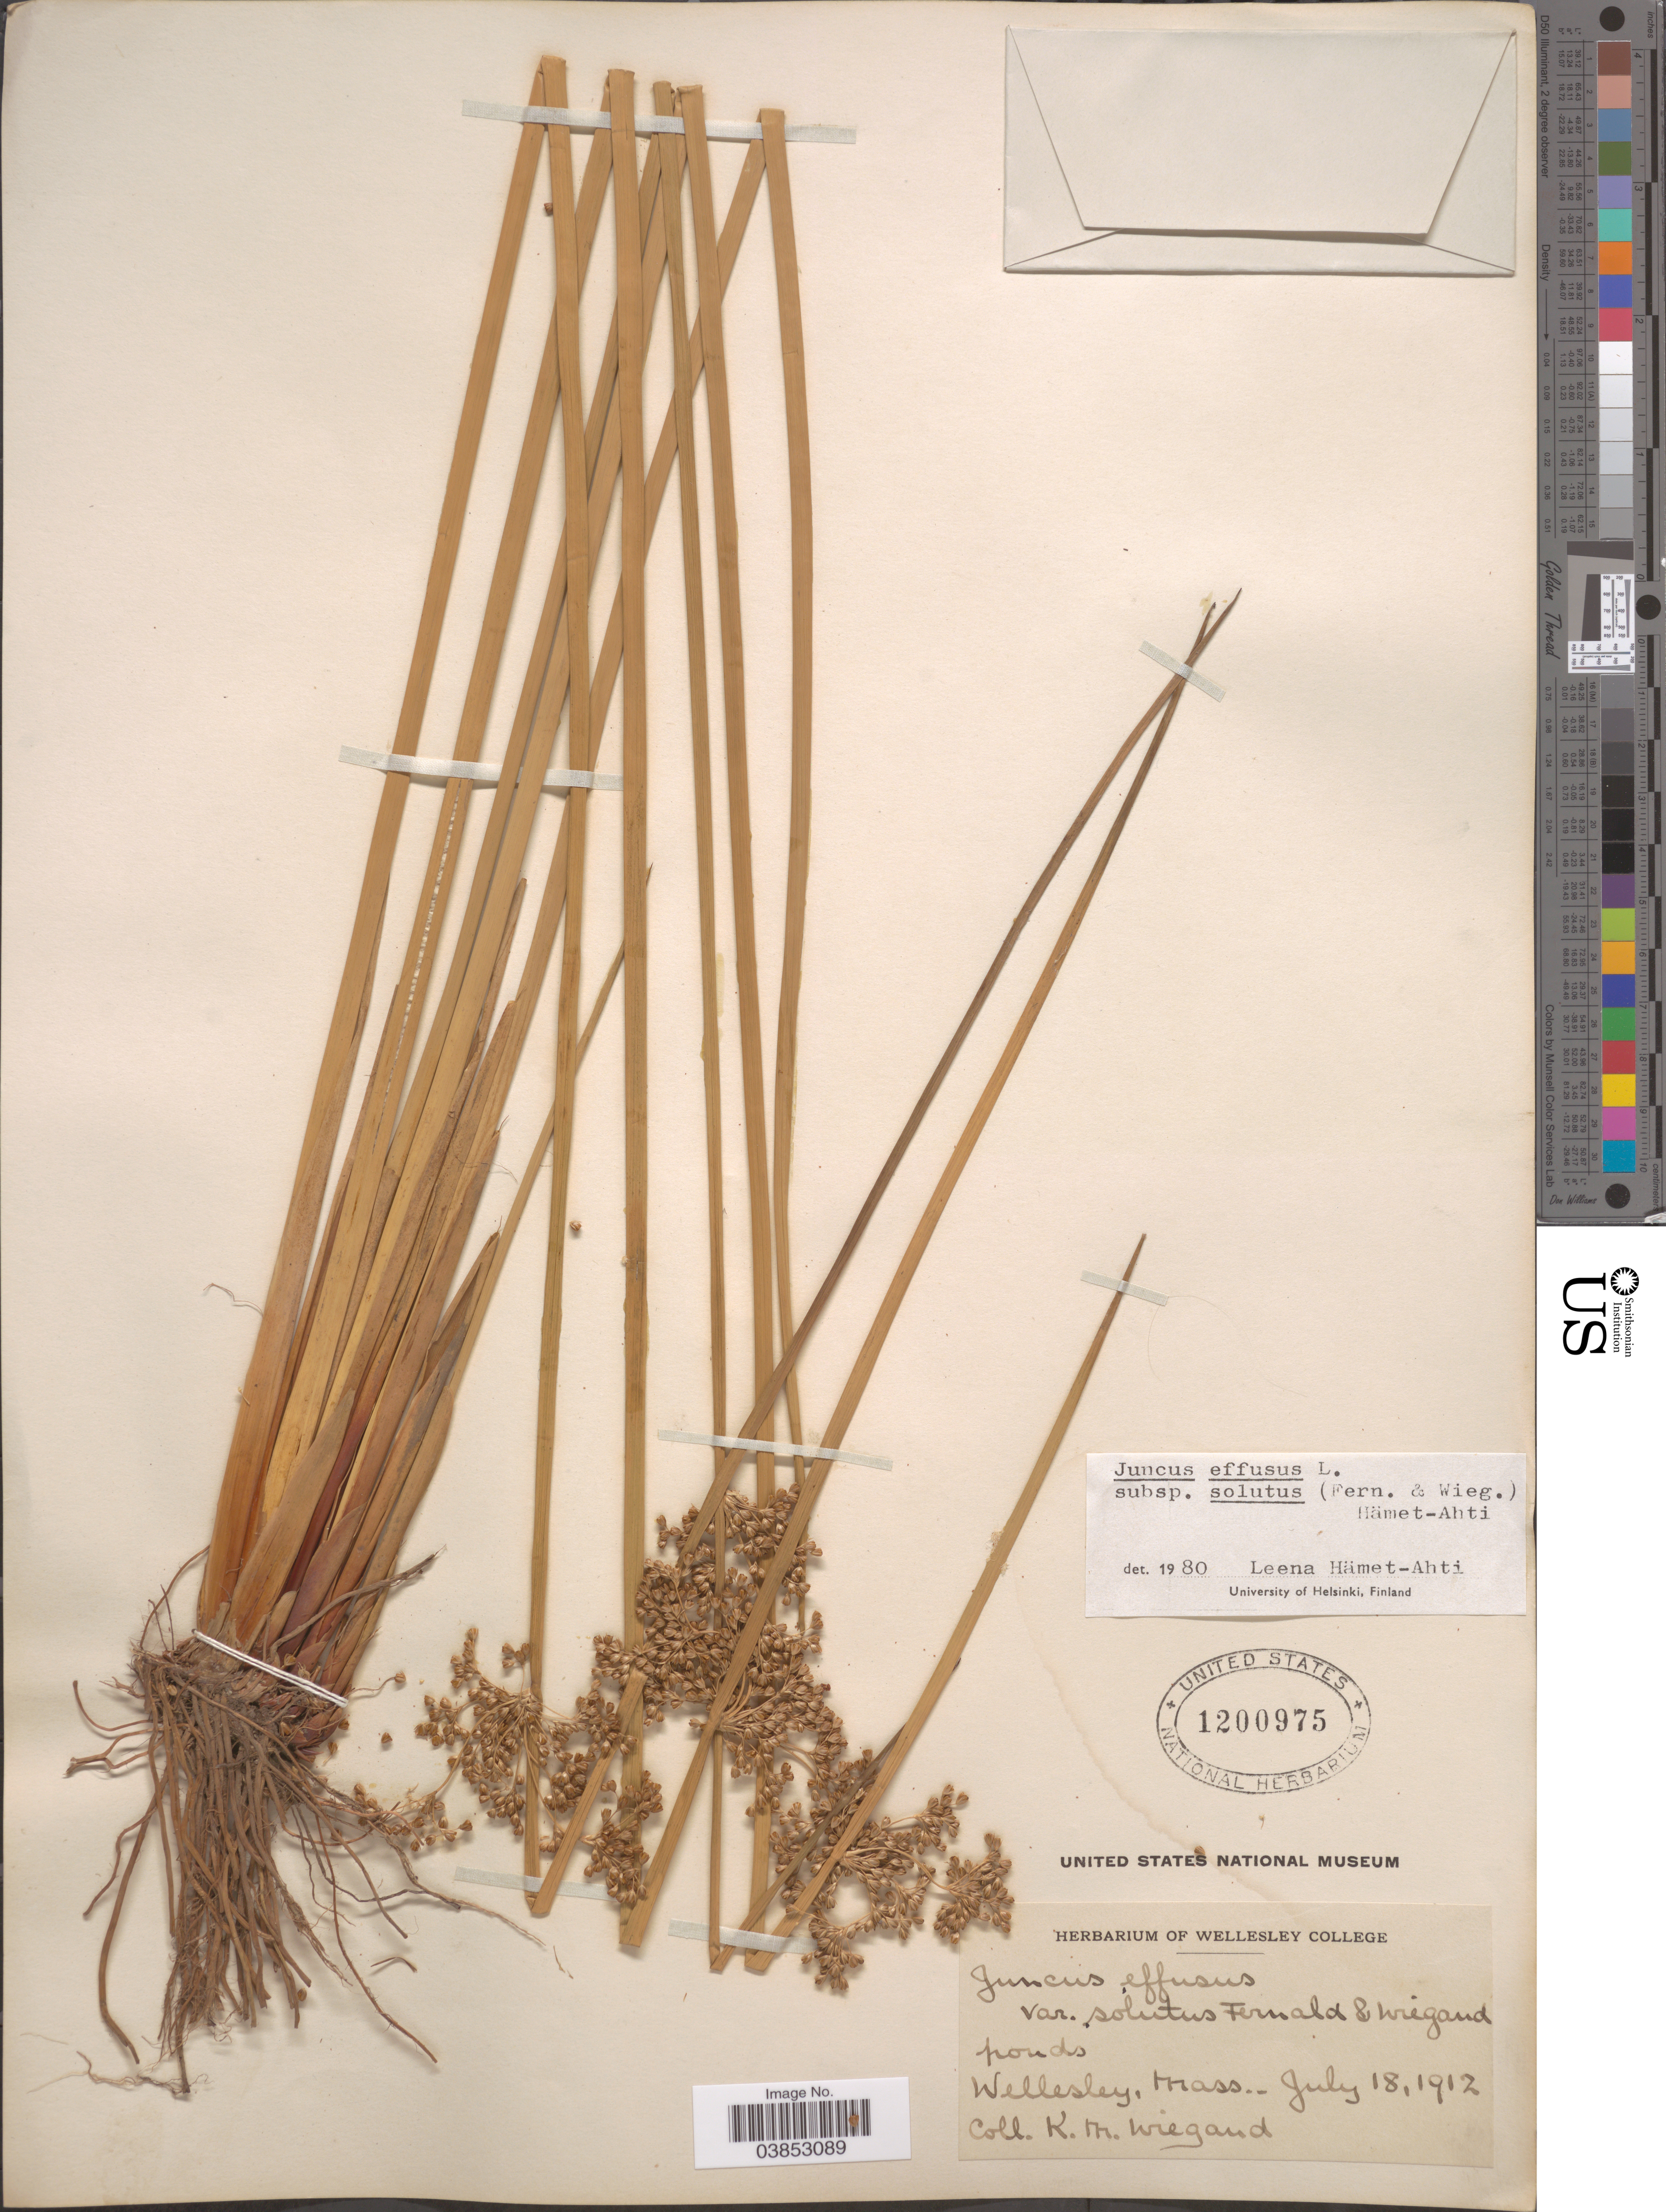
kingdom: Plantae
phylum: Tracheophyta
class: Liliopsida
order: Poales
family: Juncaceae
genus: Juncus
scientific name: Juncus effusus var. solutus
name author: Fernald & Wiegand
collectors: K. M. Wiegand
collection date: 1912-07-18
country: United States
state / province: Massachusetts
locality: Wellesley.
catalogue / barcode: US 1200975